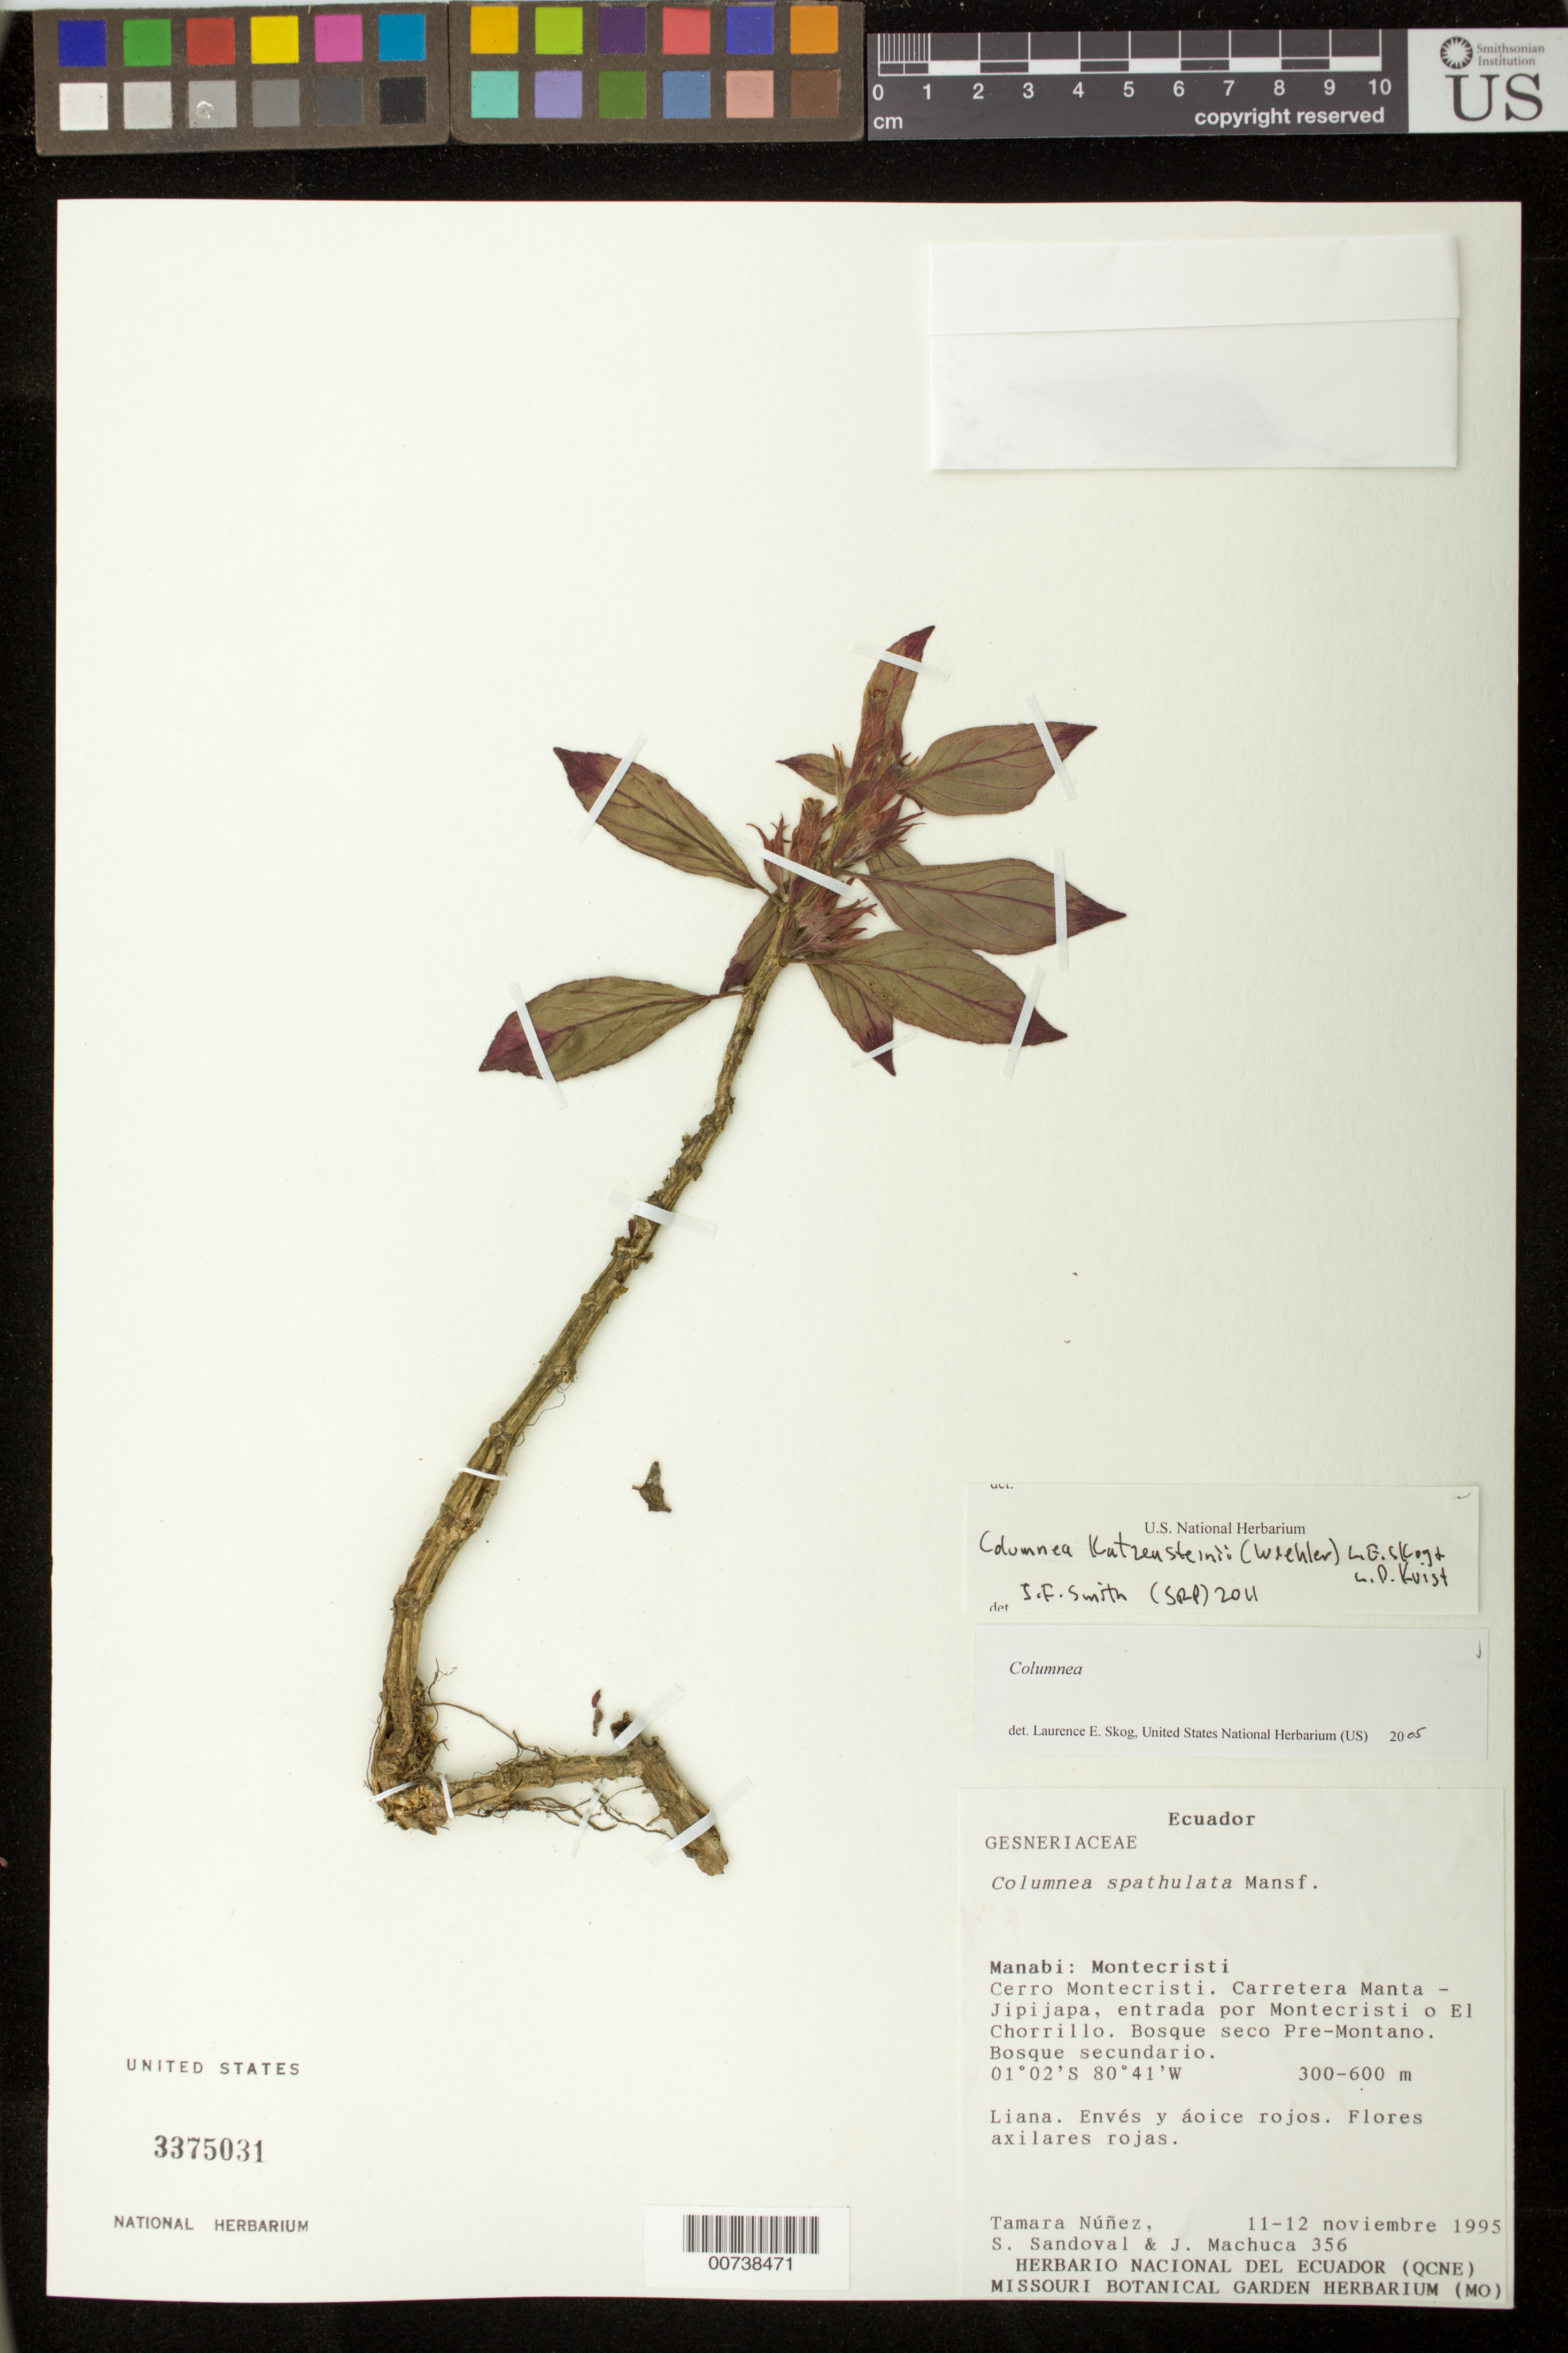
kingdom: Plantae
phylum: Tracheophyta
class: Magnoliopsida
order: Lamiales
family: Gesneriaceae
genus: Columnea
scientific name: Columnea katzensteiniae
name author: (Wiehler) L.E. Skog & L.P. Kvist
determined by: Smith, J. F.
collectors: T. Núñez, S. Sandoval & J. A. Machuca N.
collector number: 356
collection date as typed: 11-12 Nov 1995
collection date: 1995-11-11/1995-11-12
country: Ecuador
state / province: Manabí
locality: Manabi: Montecristi. Cerro Montecristi, carretera Manta - Jipijapa, entrada por Montecristi o El Chorrillo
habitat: Bosque seco pre-montano; bosque secundario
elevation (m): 300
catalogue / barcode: US 3375031